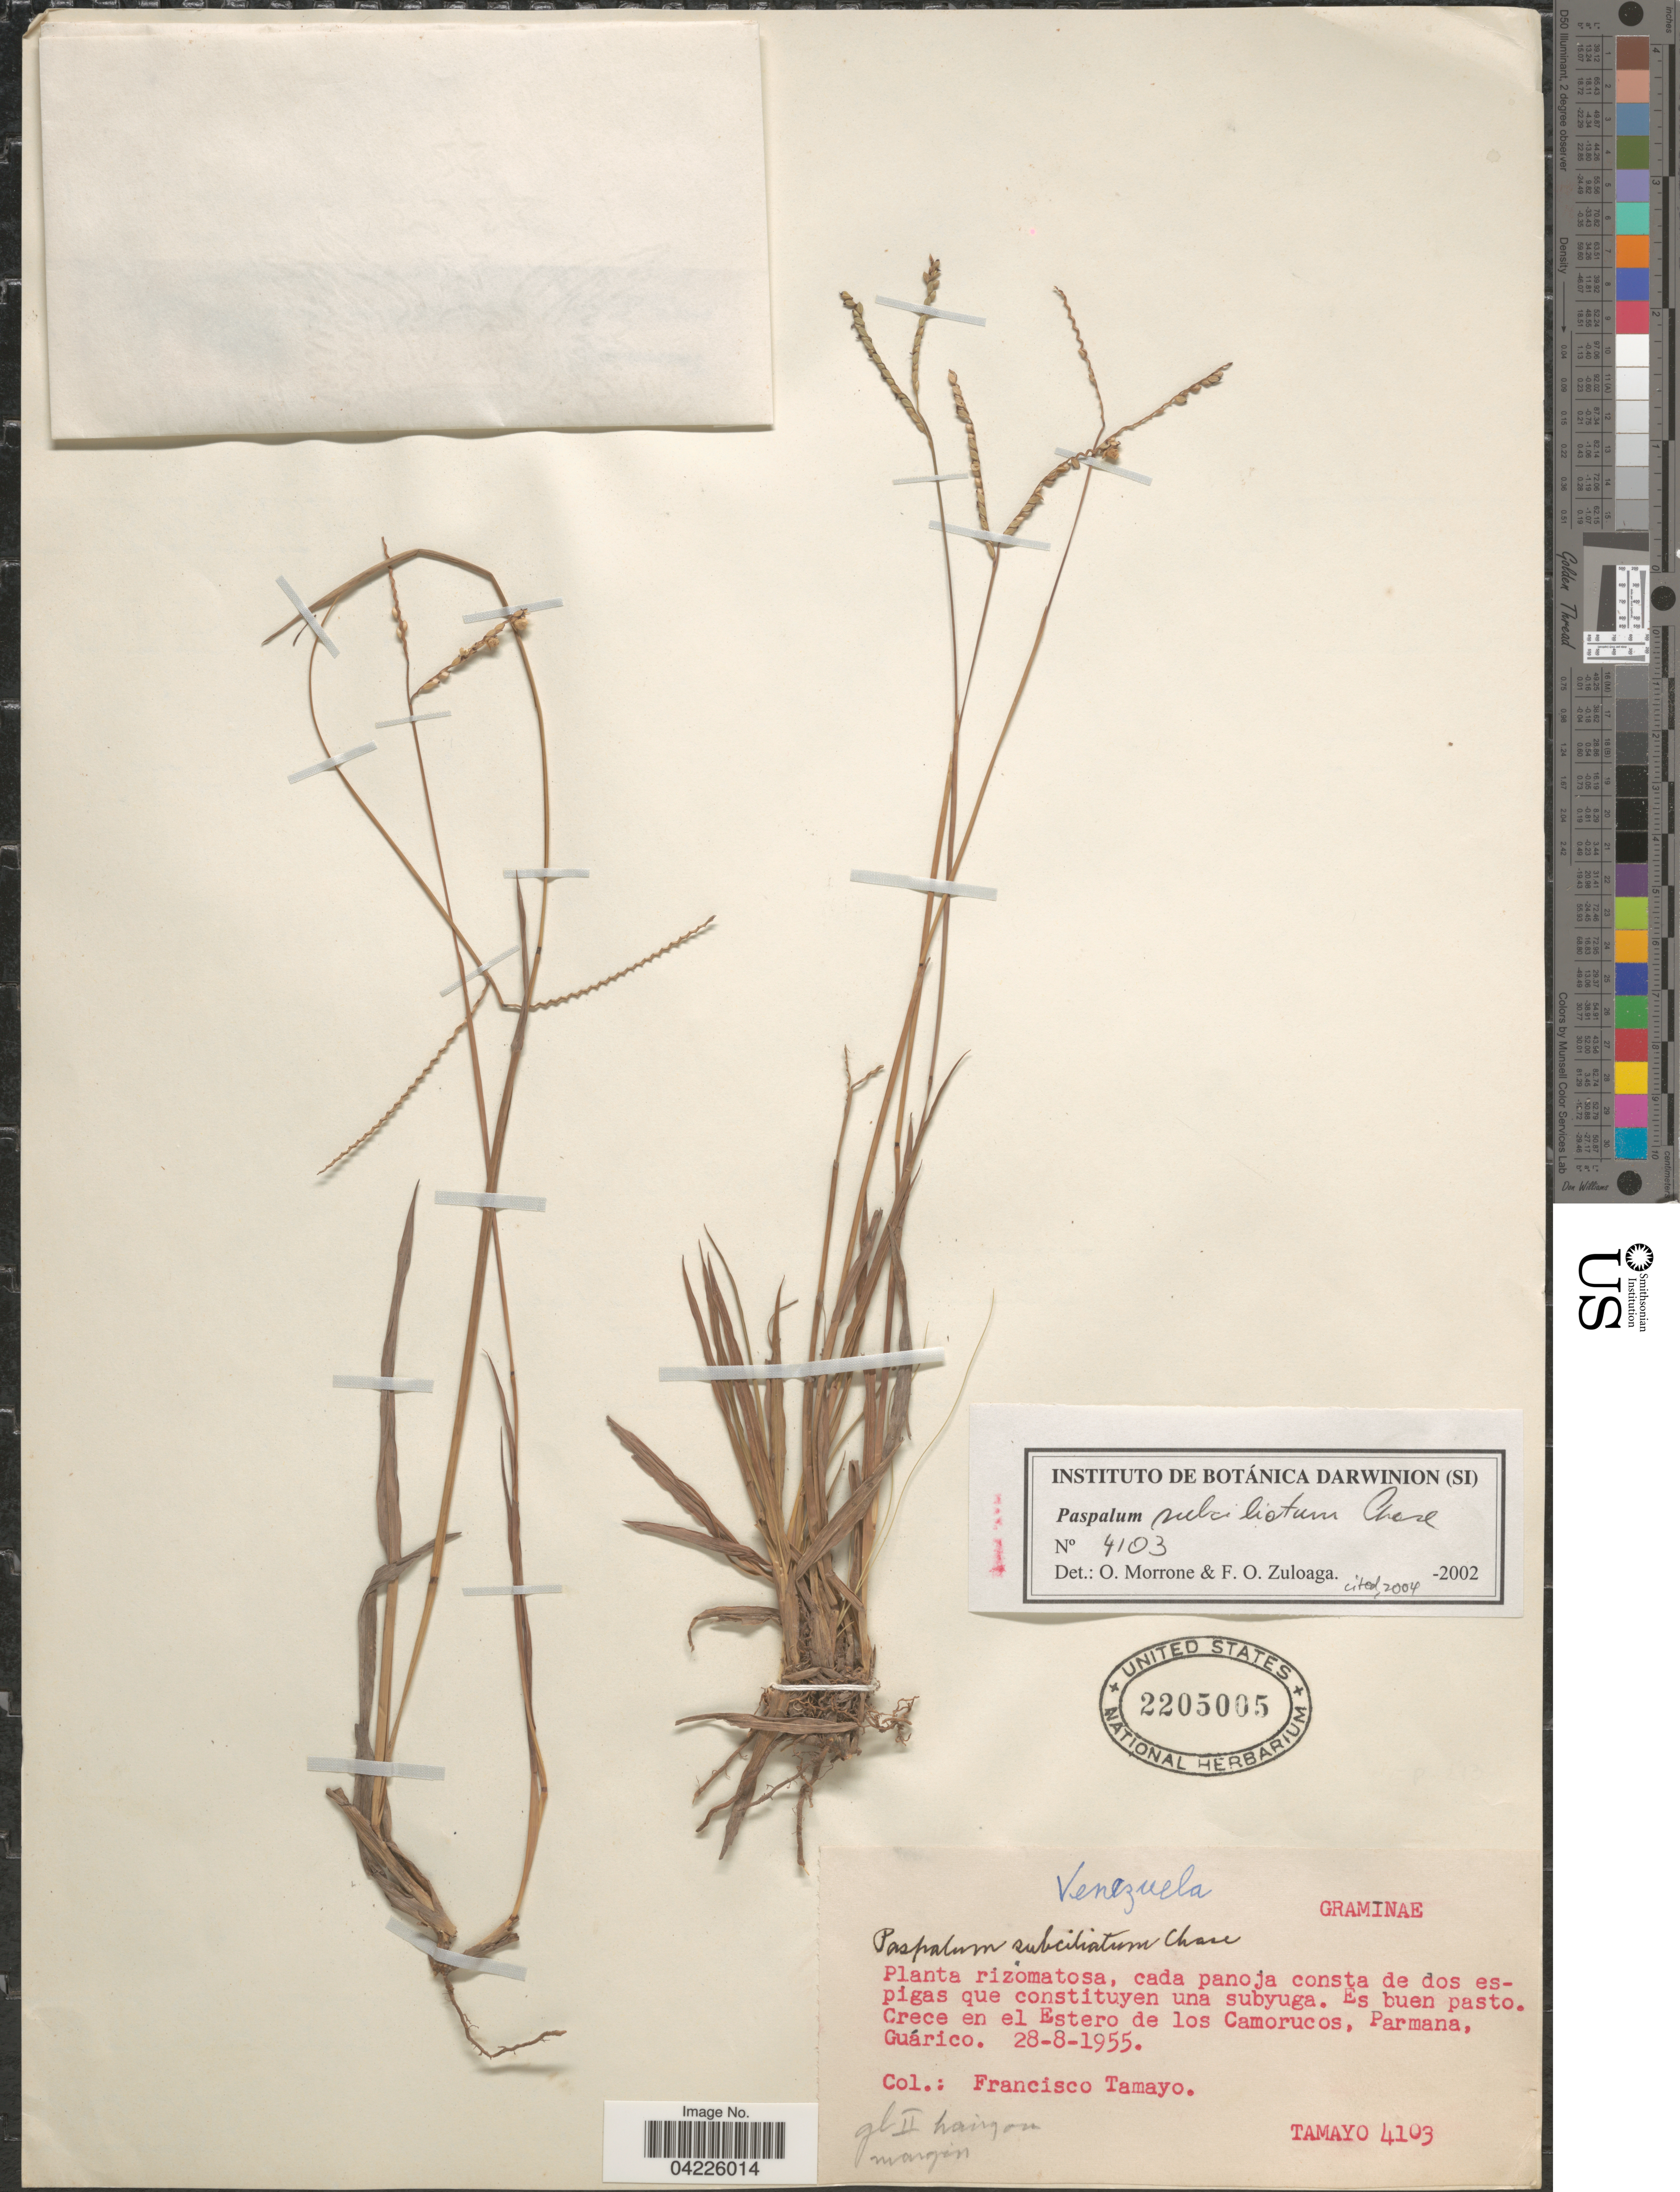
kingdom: Plantae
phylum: Tracheophyta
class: Liliopsida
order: Poales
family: Poaceae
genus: Paspalum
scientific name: Paspalum subciliatum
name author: Chase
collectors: F. Tamayo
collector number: Tamayo4103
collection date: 1955-08-28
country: Venezuela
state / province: Guarico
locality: Crece en el Estero de los Camorucos, Parmana.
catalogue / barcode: US 2205005